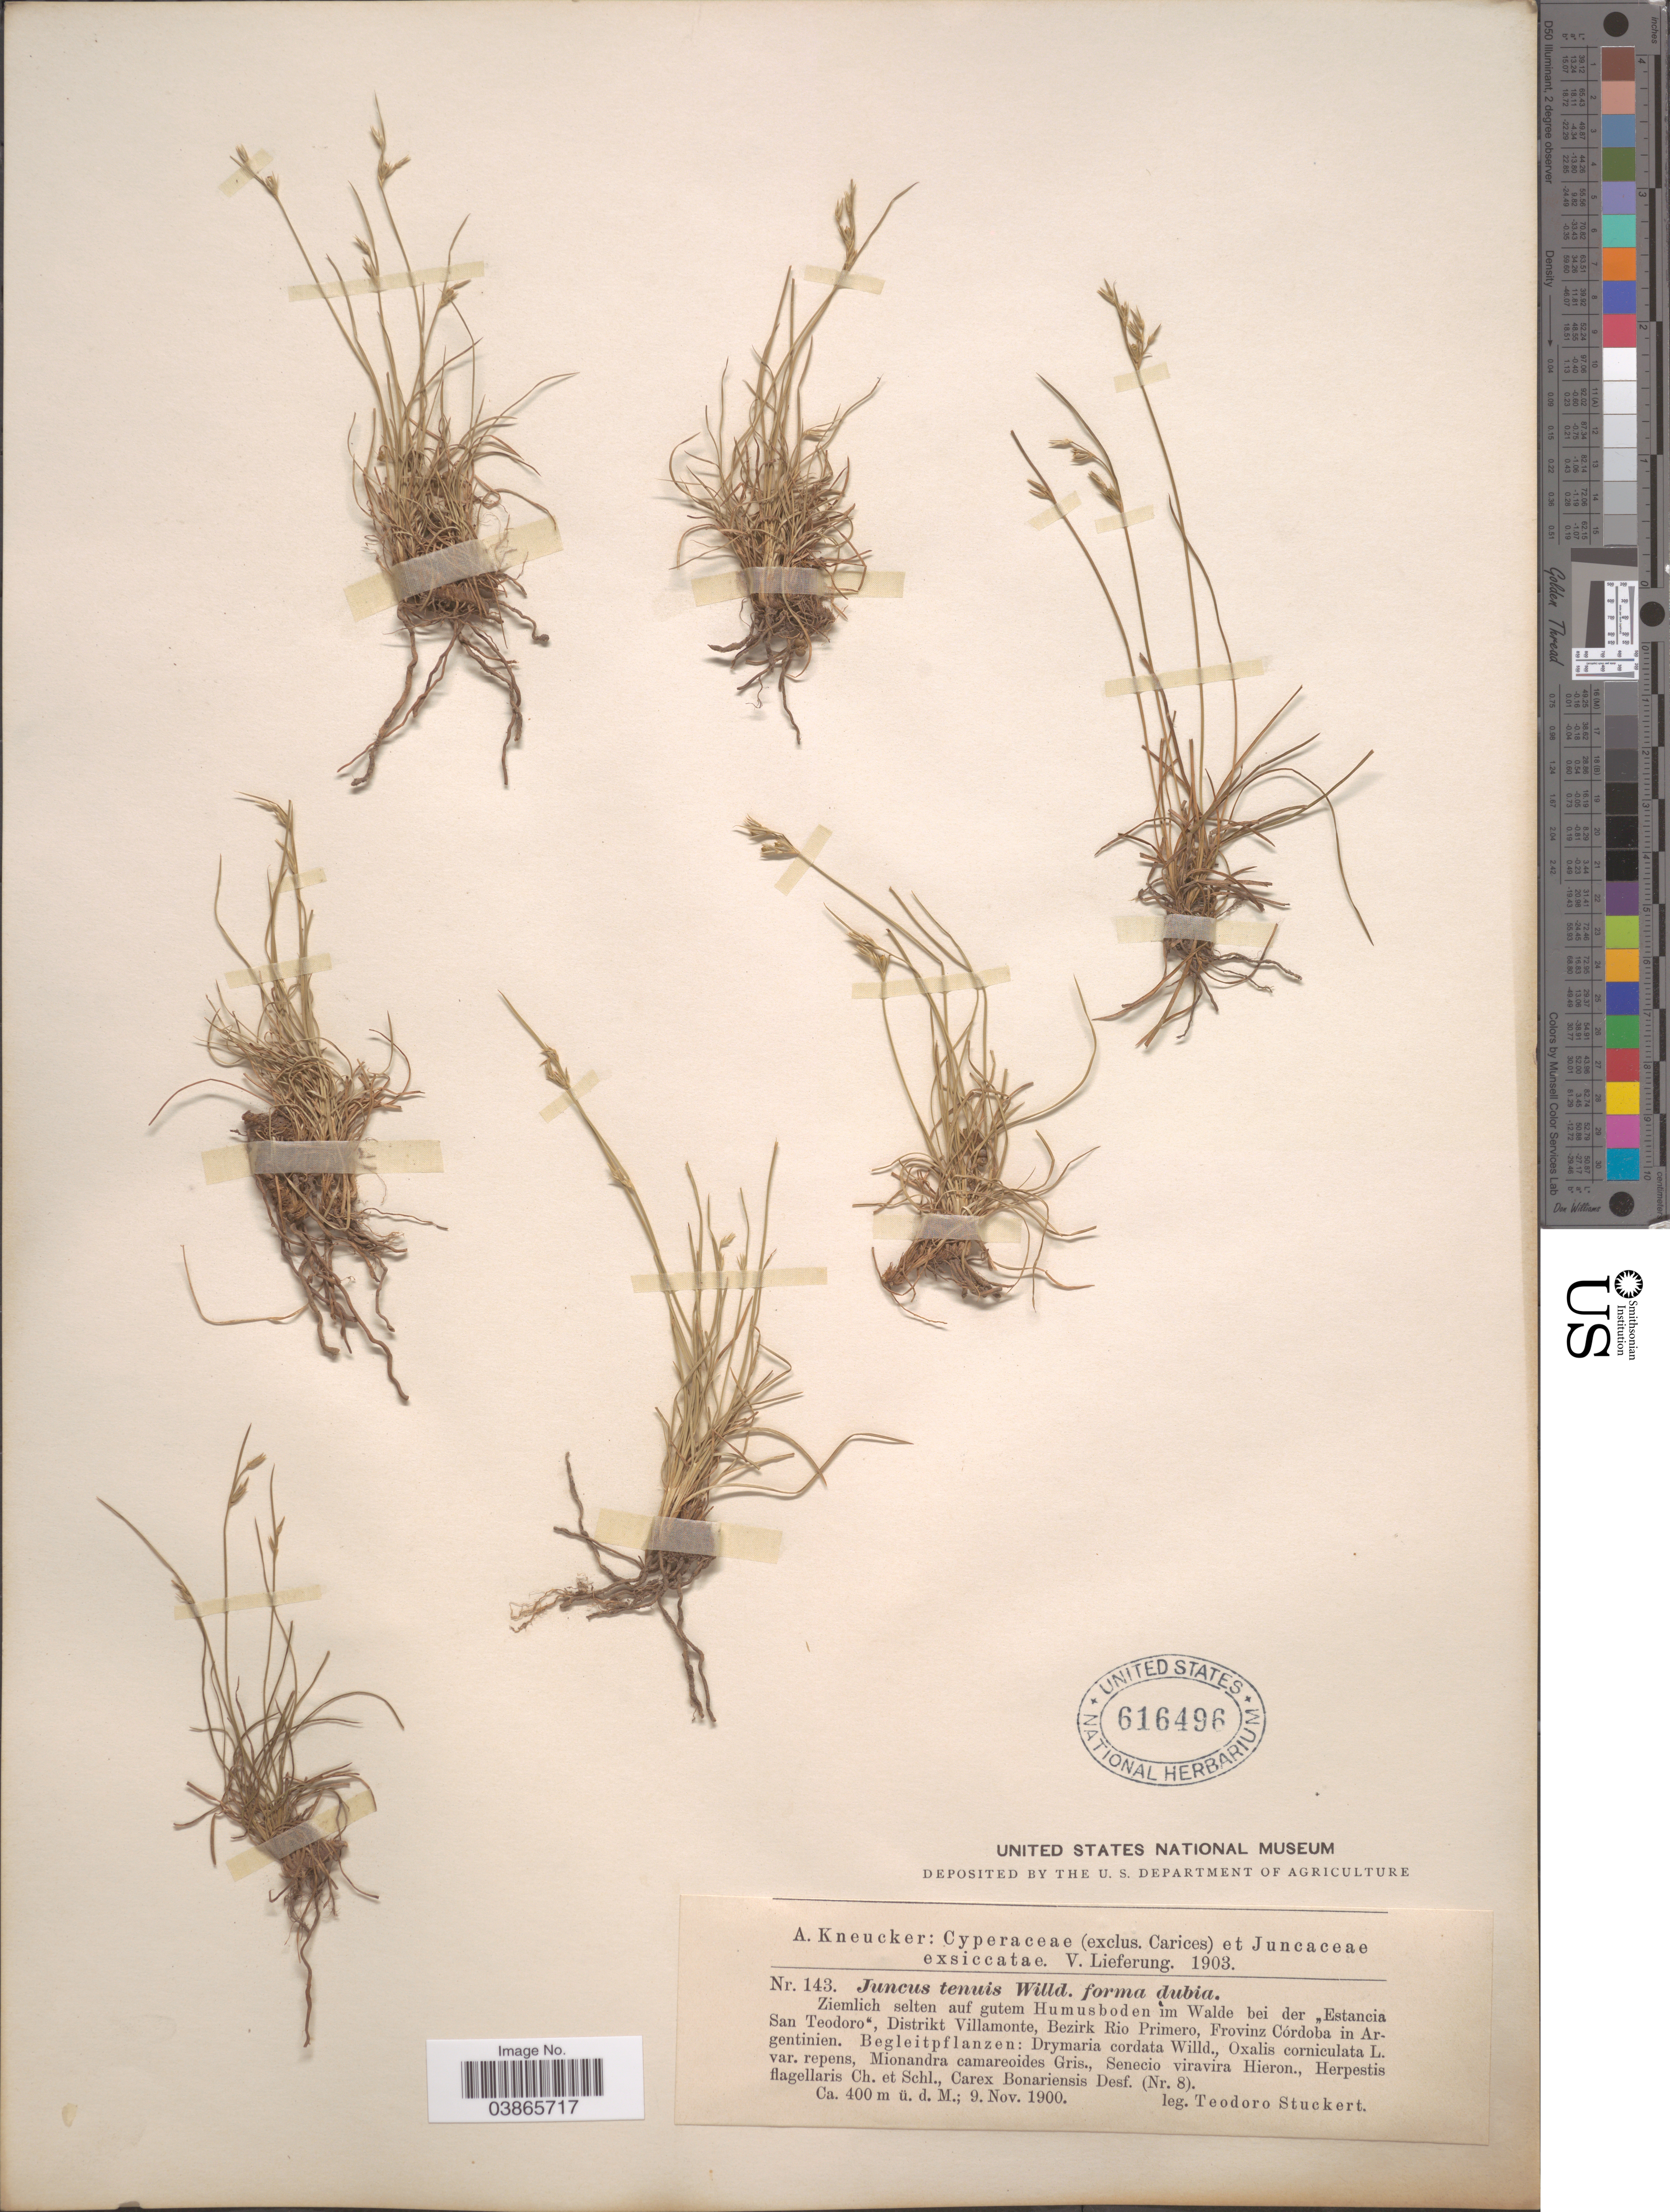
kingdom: Plantae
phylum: Tracheophyta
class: Liliopsida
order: Poales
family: Juncaceae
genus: Juncus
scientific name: Juncus tenuis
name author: Willd.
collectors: T. Stuckert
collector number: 143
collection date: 1900-11-09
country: Argentina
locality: Ziemlich selten auf gutem Humusboden im Walde bei der "Estancia San Teodoro", Distrikt Villamonte, Bezirk Rio Primero, Provinz Córdoba in Argentinien.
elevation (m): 400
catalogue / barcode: US 616496